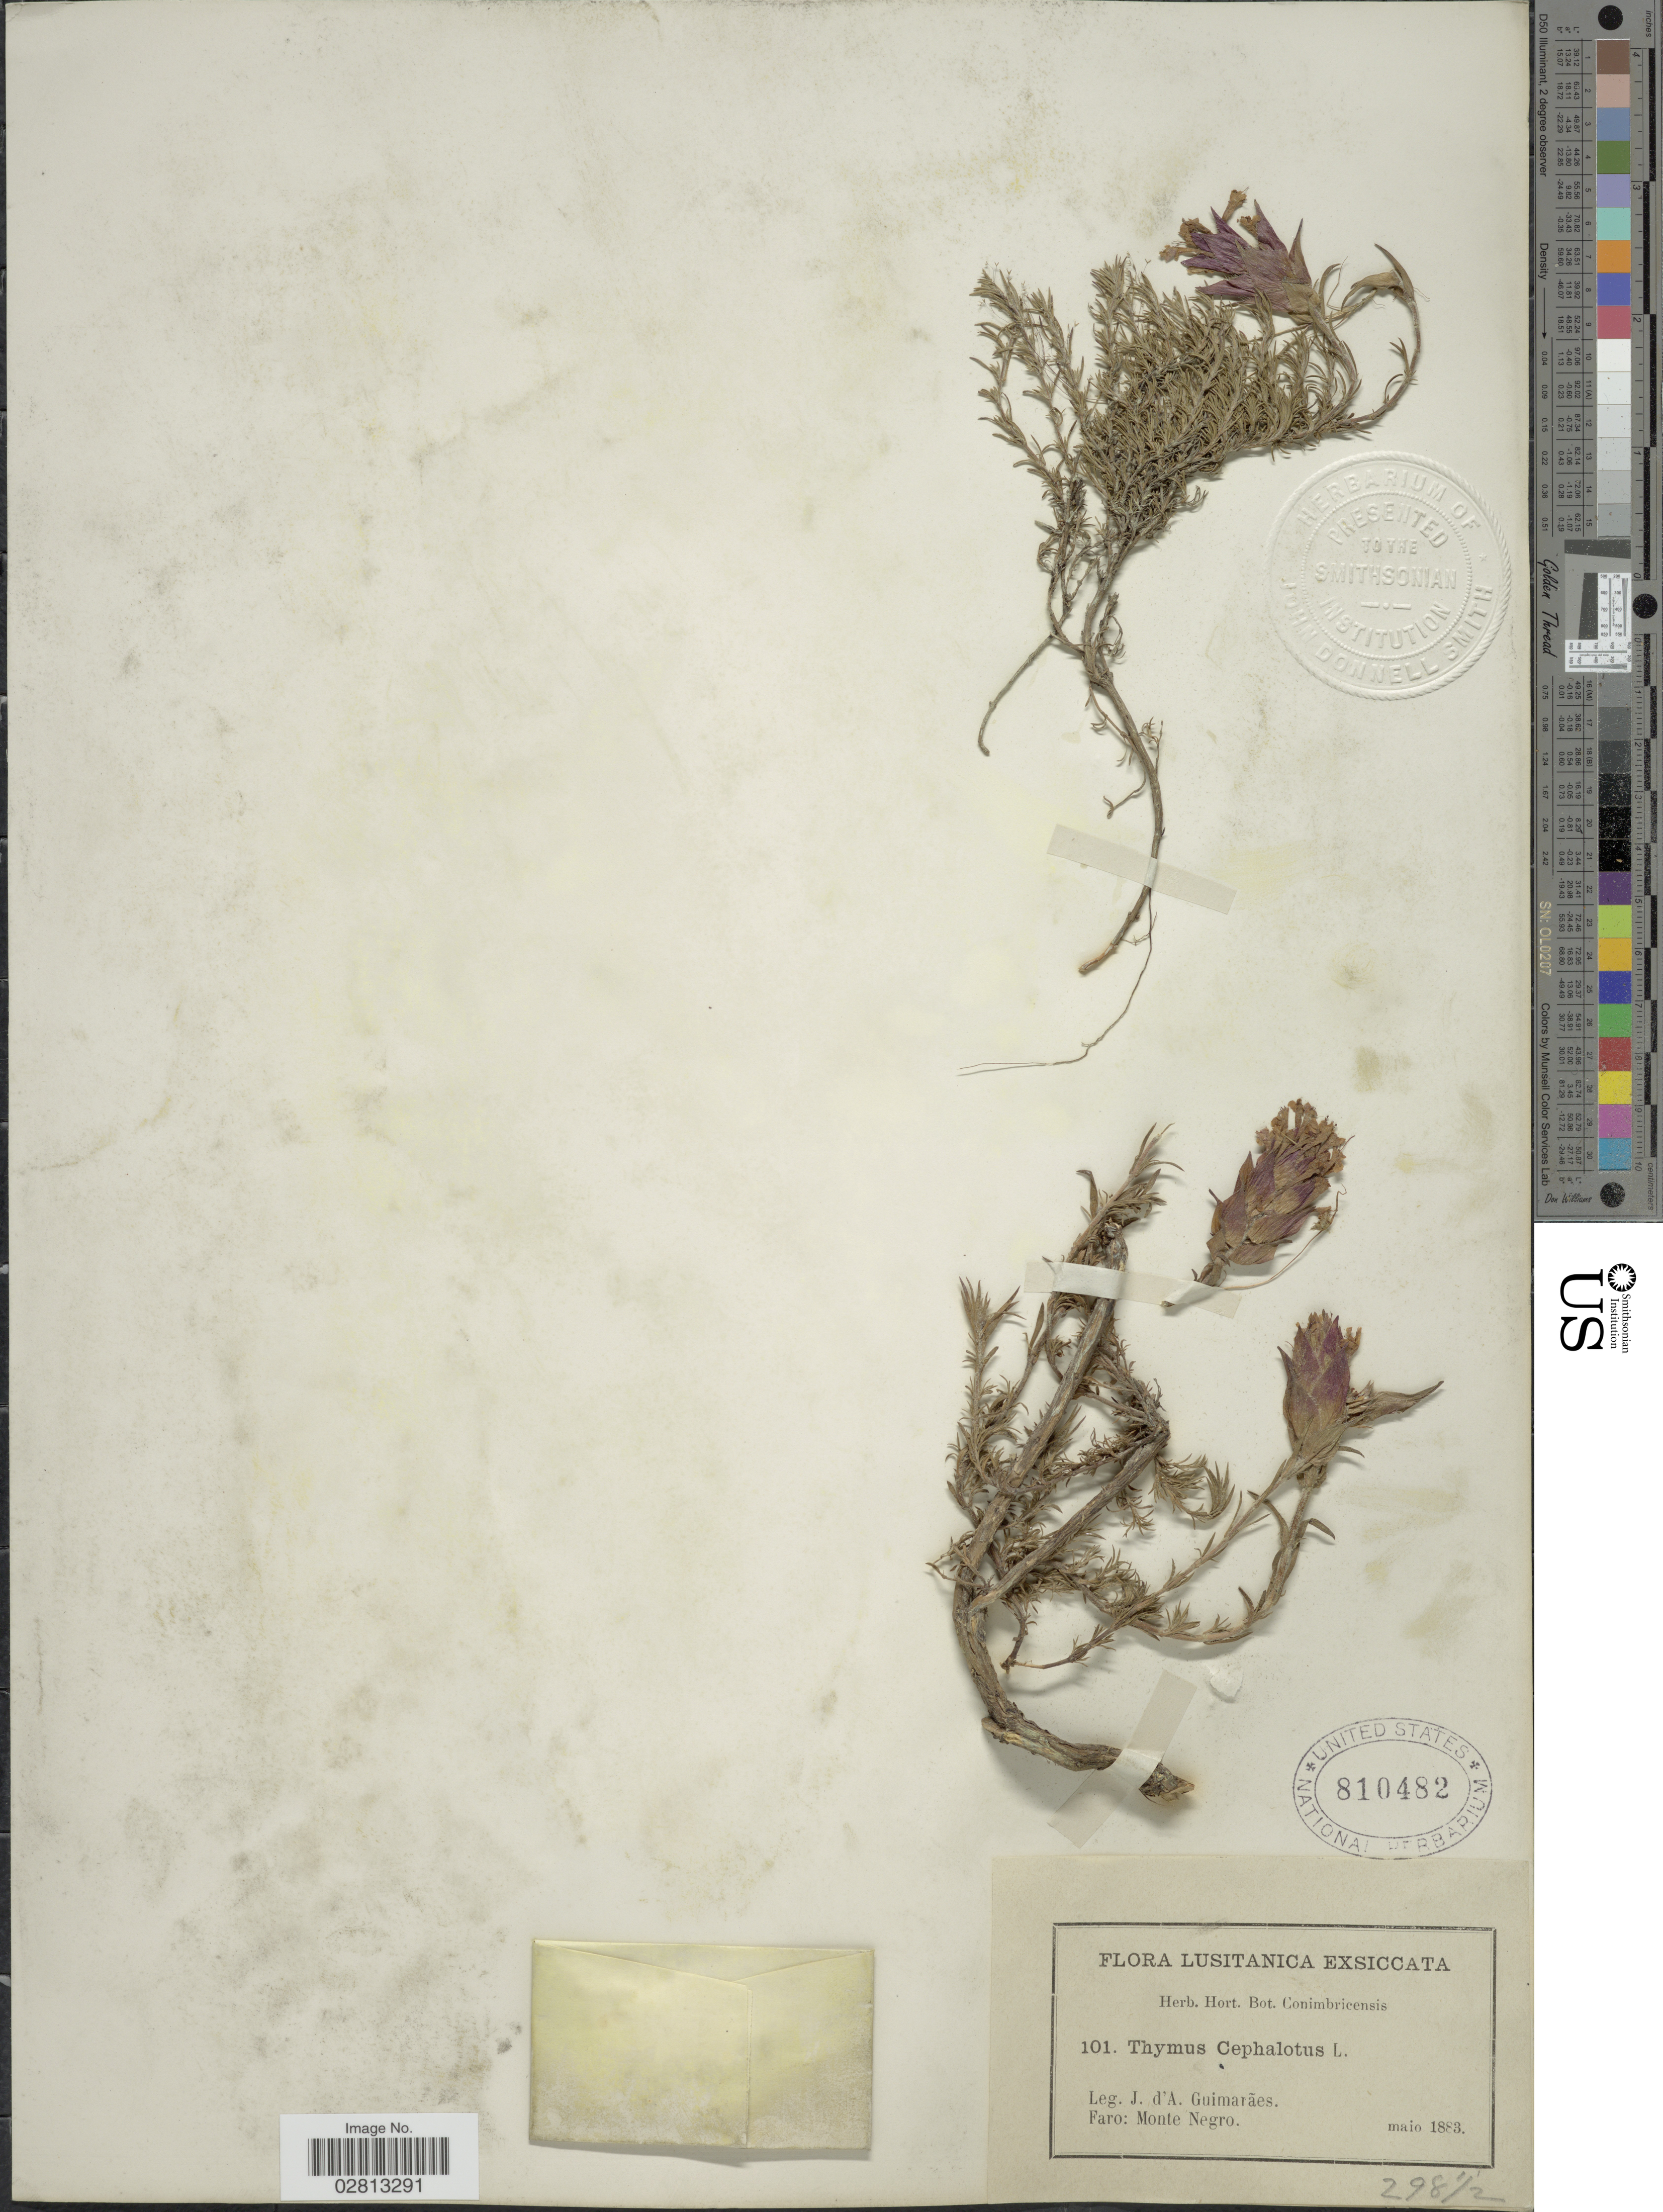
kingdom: Plantae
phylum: Tracheophyta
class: Magnoliopsida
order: Lamiales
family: Lamiaceae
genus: Thymus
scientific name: Thymus cephalotos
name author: L.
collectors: Guimaraes, J.A.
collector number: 101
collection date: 1883-05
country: Portugal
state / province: Faro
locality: Faro: Monte Negro.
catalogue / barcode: US 810482